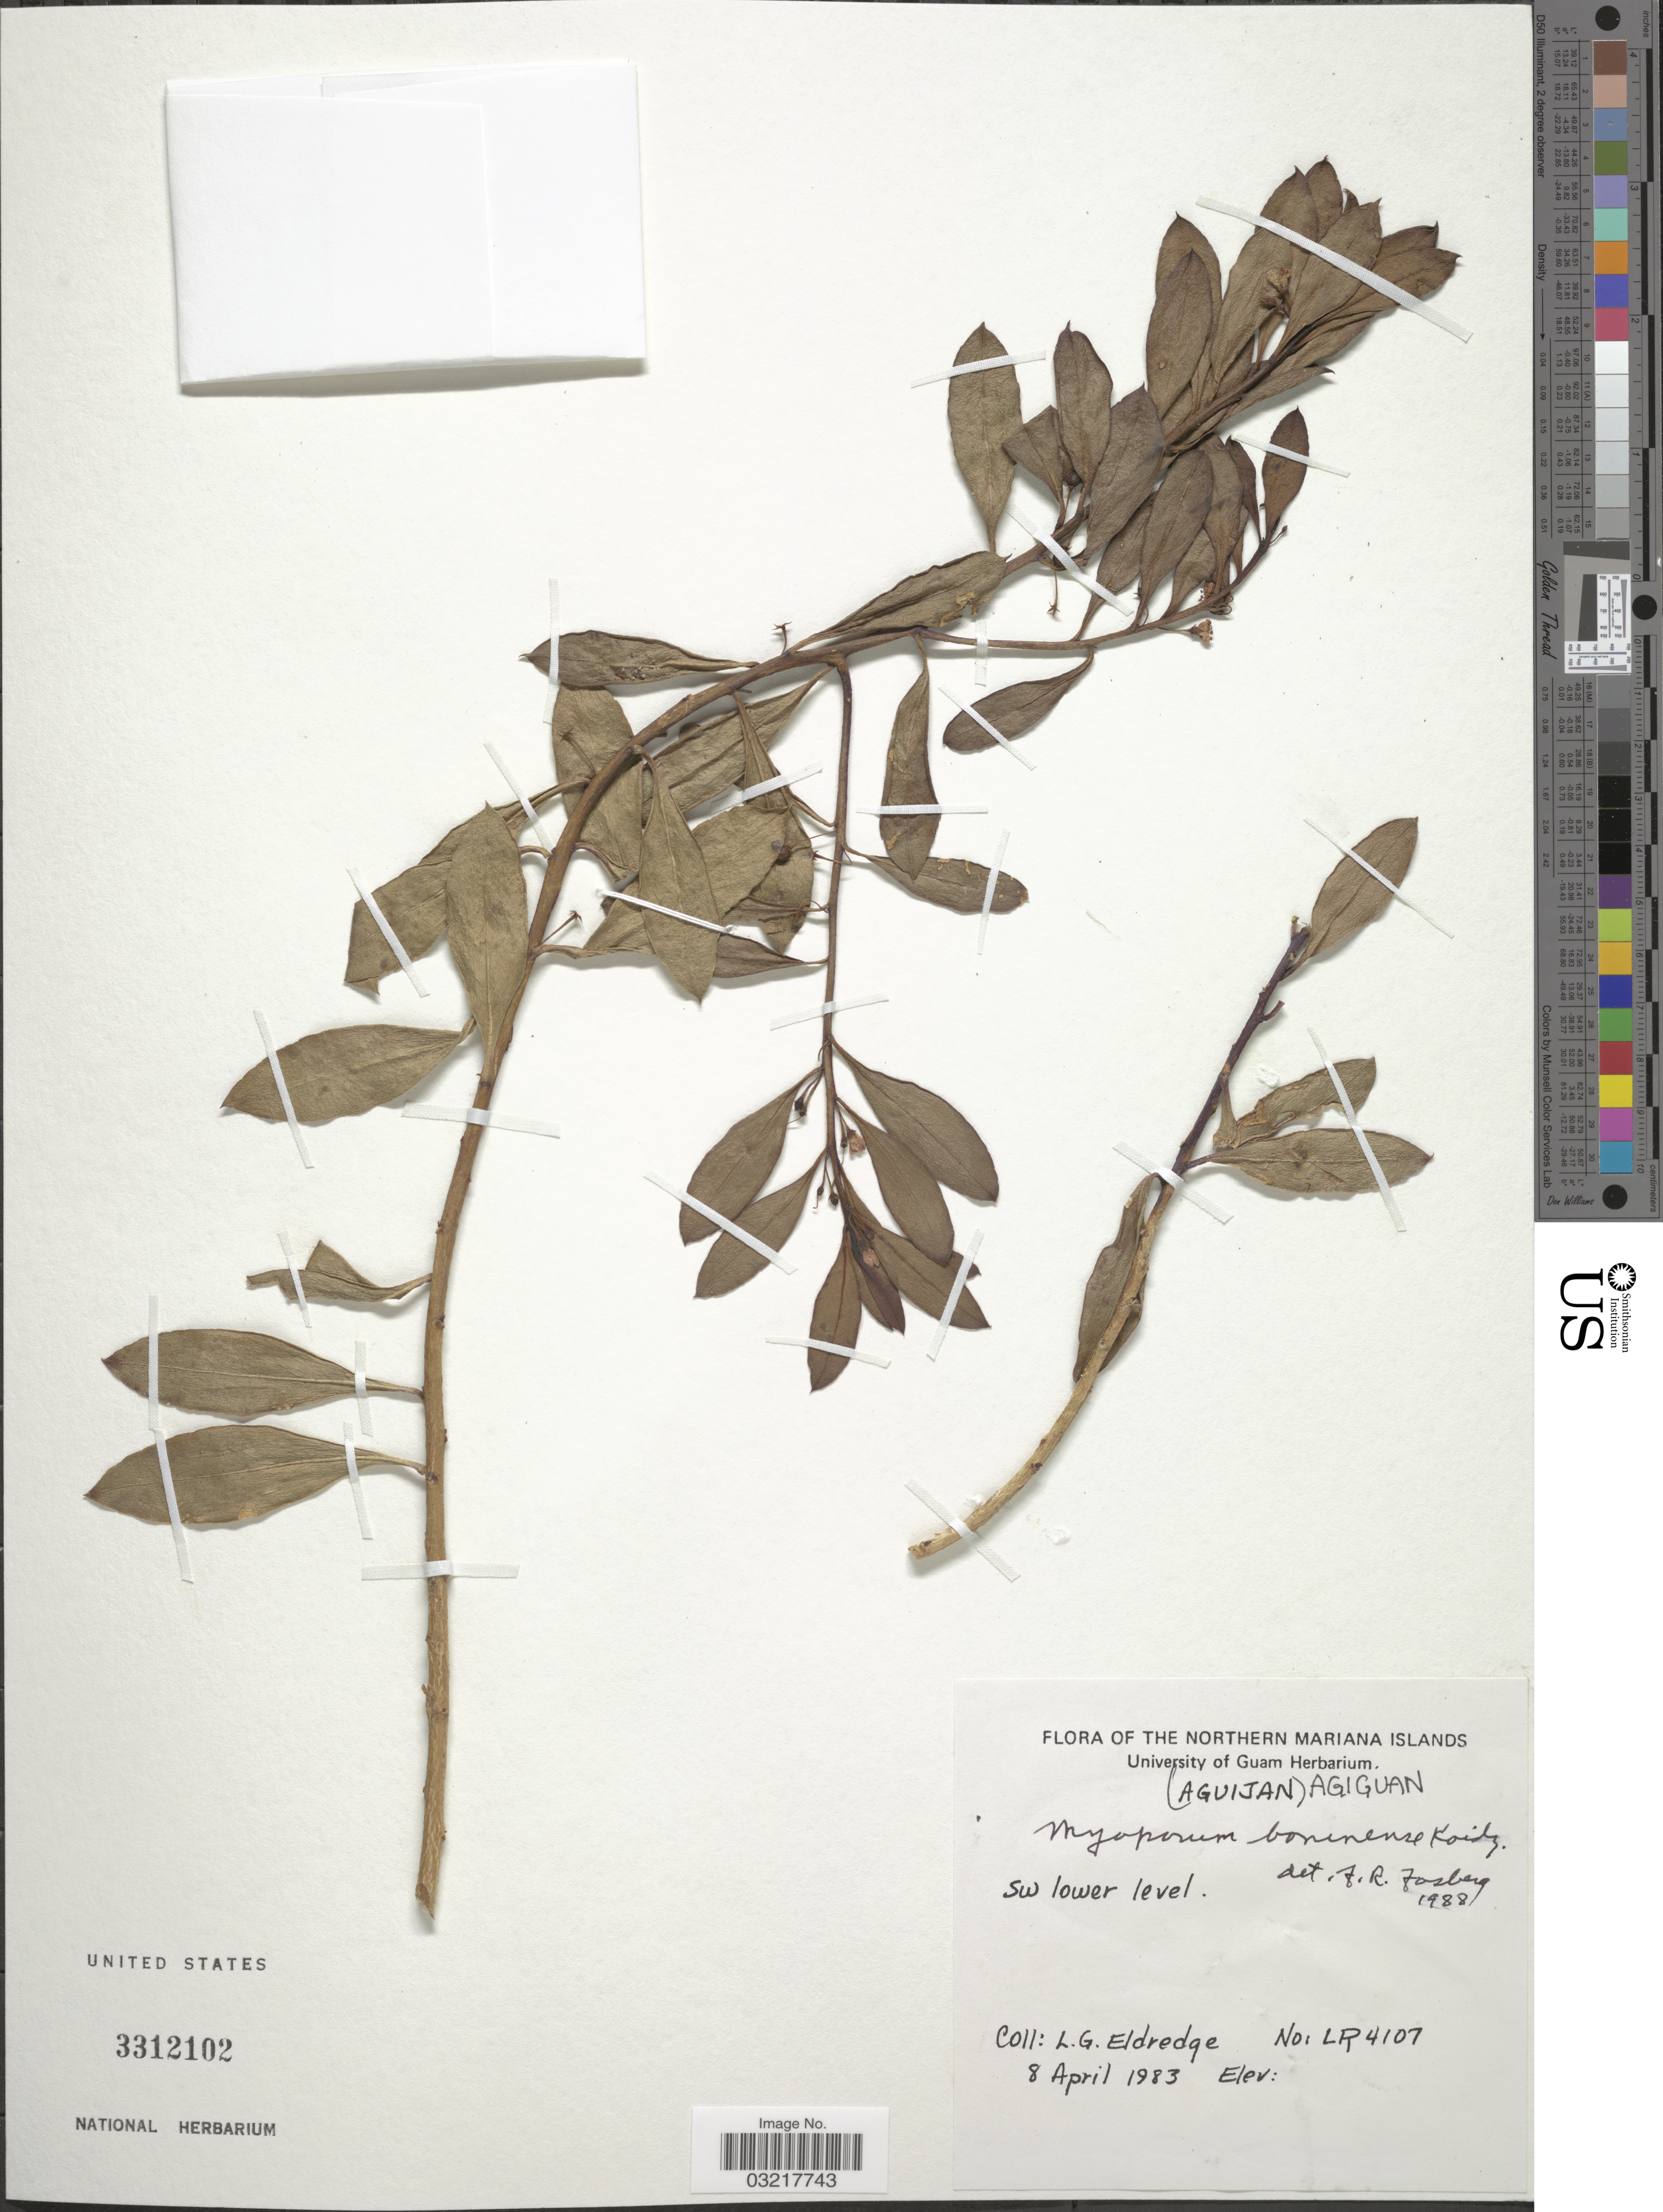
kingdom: Plantae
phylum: Tracheophyta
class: Magnoliopsida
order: Lamiales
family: Scrophulariaceae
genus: Myoporum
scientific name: Myoporum boninense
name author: Koidz.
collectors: L. Eldredge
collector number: LR4107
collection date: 1983-04-08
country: Northern Mariana Islands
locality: (Aguijan) Agiguan. Sw lower level.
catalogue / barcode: US 3312102